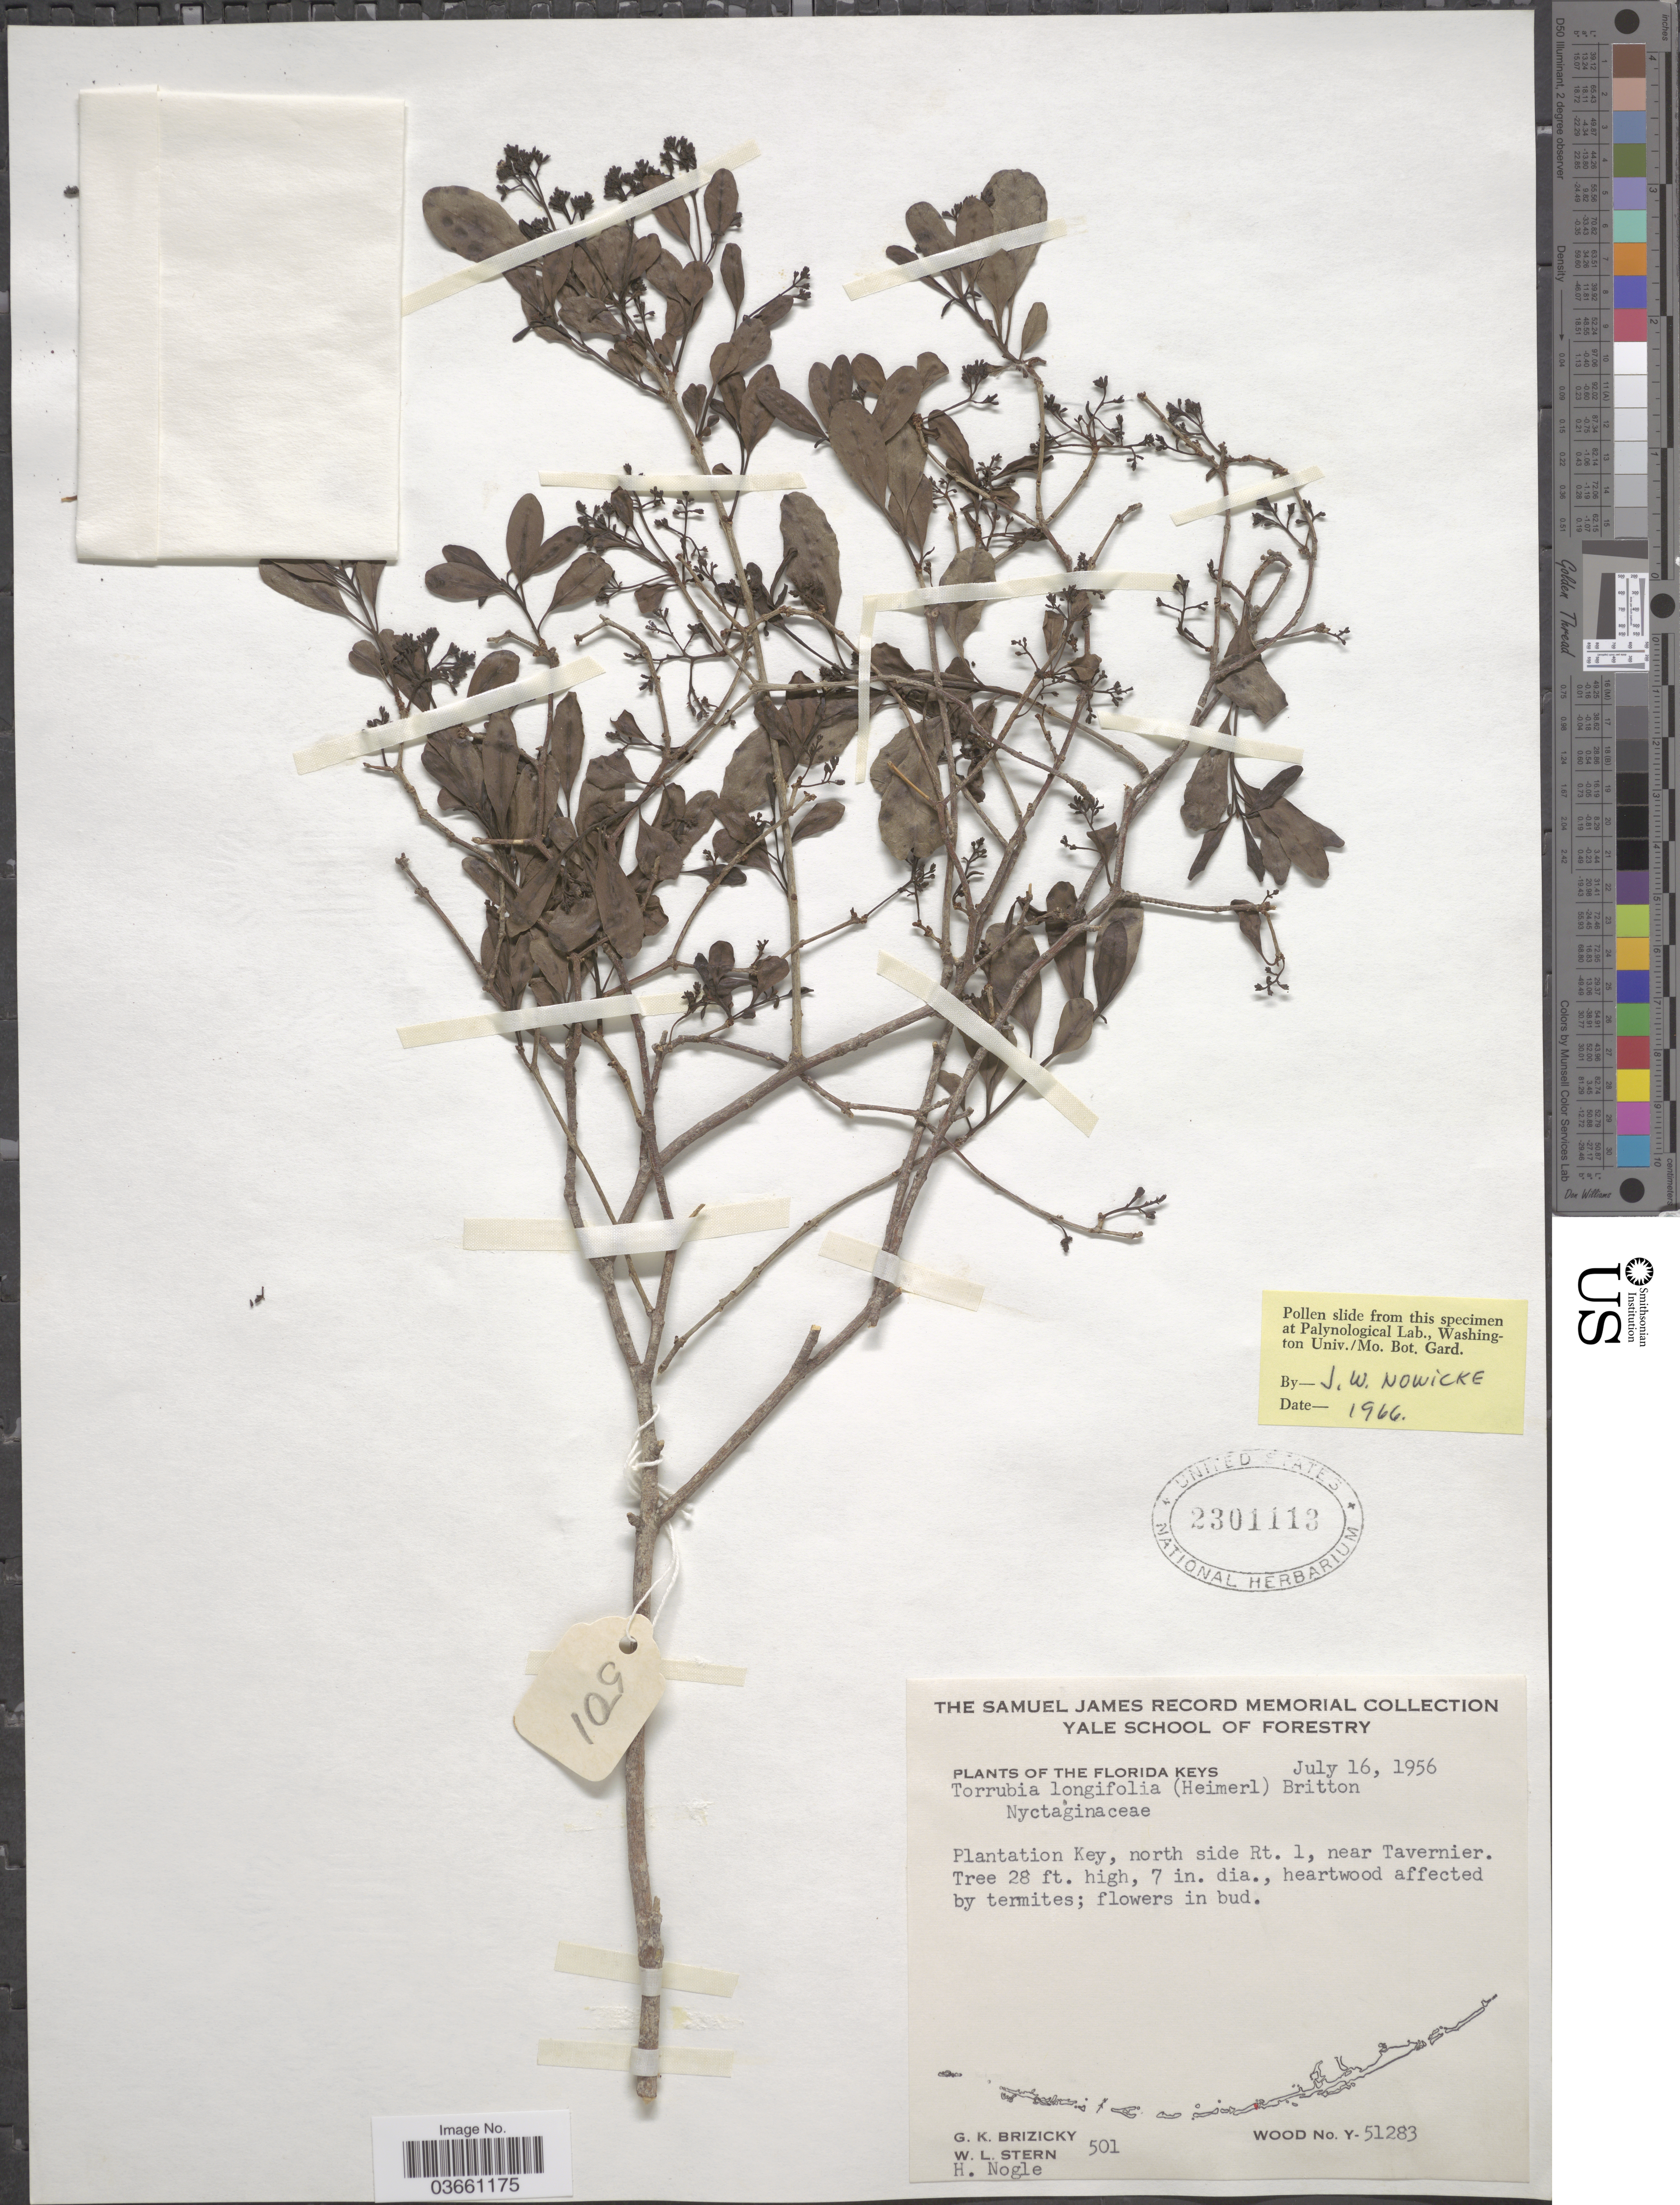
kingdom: Plantae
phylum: Tracheophyta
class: Magnoliopsida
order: Caryophyllales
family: Nyctaginaceae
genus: Guapira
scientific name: Guapira discolor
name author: (Spreng.) Little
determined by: Strong, Mark T., (BOT), Smithsonian Institution - National Museum of Natural History (UNITED STATES)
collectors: G. K. Brizicky, W. L. Stern & H. Nogle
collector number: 501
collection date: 1956-07-16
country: United States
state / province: Florida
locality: Florida Keys. Plantation Key, north side Rt. 1, near Tavernier.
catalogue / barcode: US 2301113